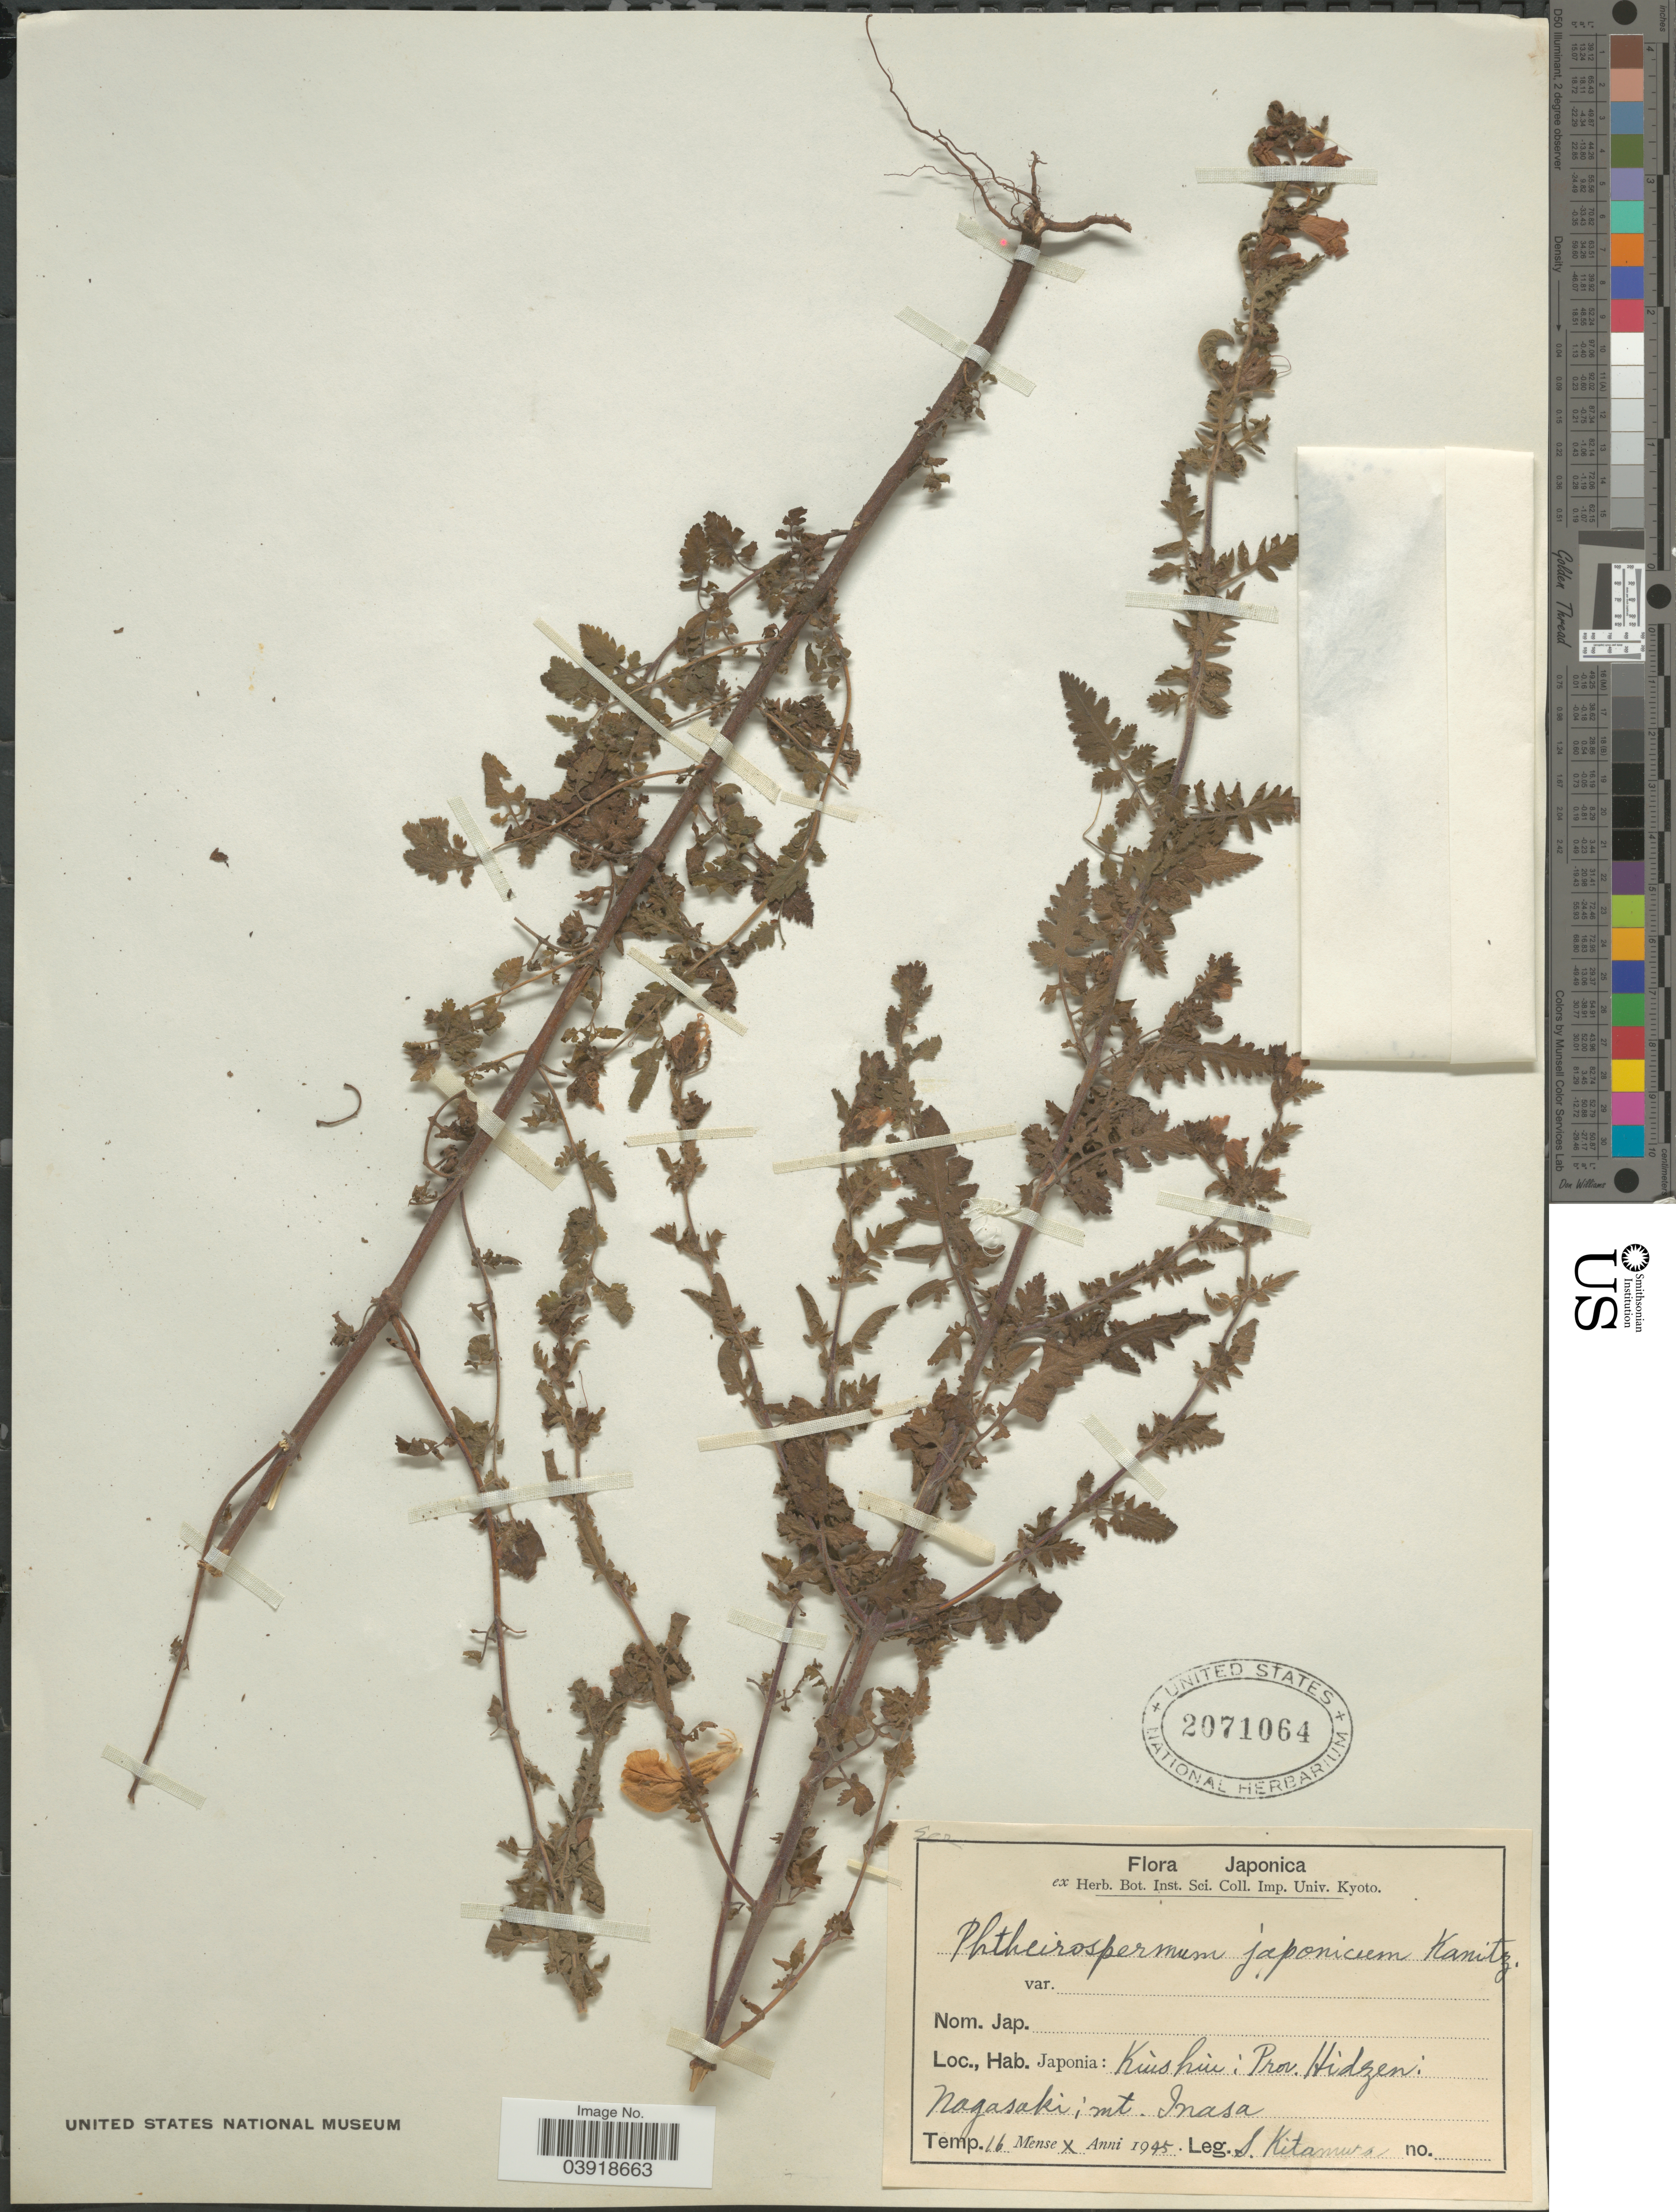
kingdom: Plantae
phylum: Tracheophyta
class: Magnoliopsida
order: Lamiales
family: Orobanchaceae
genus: Phtheirospermum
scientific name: Phtheirospermum japonicum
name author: (Thunb.) Kanitz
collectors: S. Kitamura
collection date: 1945-10-16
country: Japan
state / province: Nagasaki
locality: Japonia: Kuishiu: Prov. Hidzen: Nagasaki; mt. Inasa.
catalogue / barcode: US 2071064